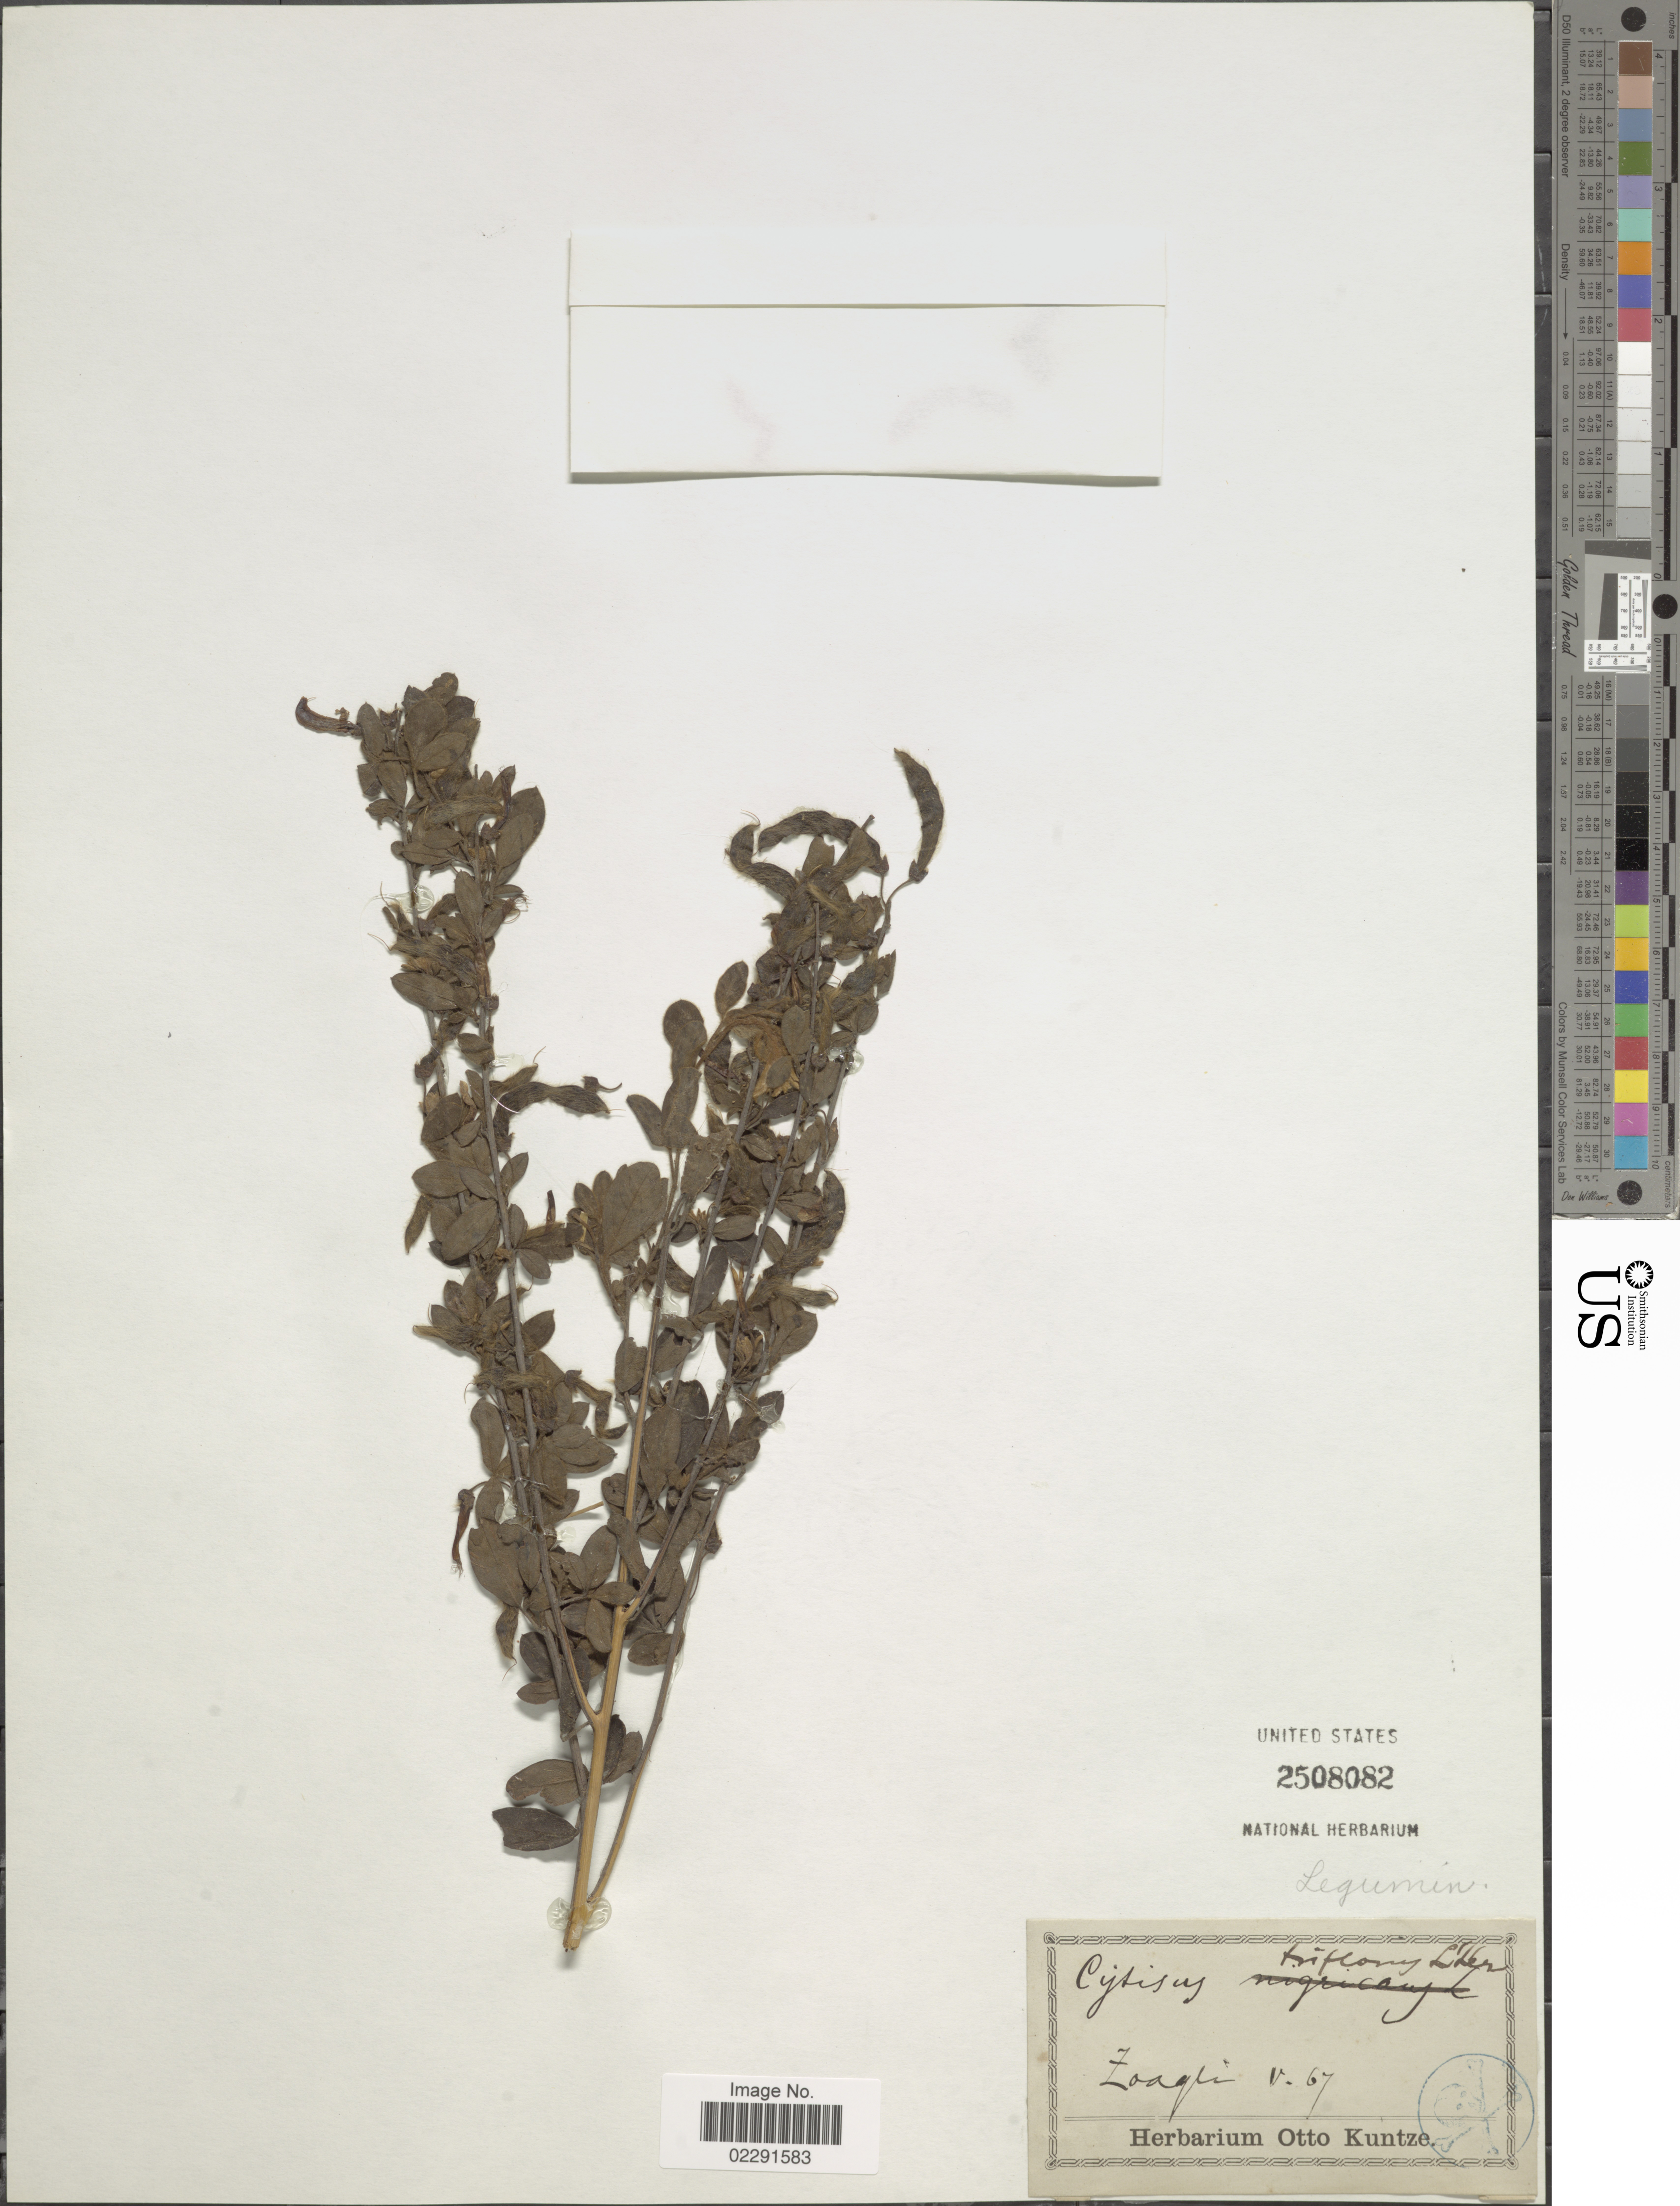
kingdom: Plantae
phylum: Tracheophyta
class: Magnoliopsida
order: Fabales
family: Fabaceae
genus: Cytisus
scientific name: Cytisus triflorus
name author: Lam.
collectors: ex herb. Otto Kuntze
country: Italy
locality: Zoagli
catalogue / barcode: US 2508082